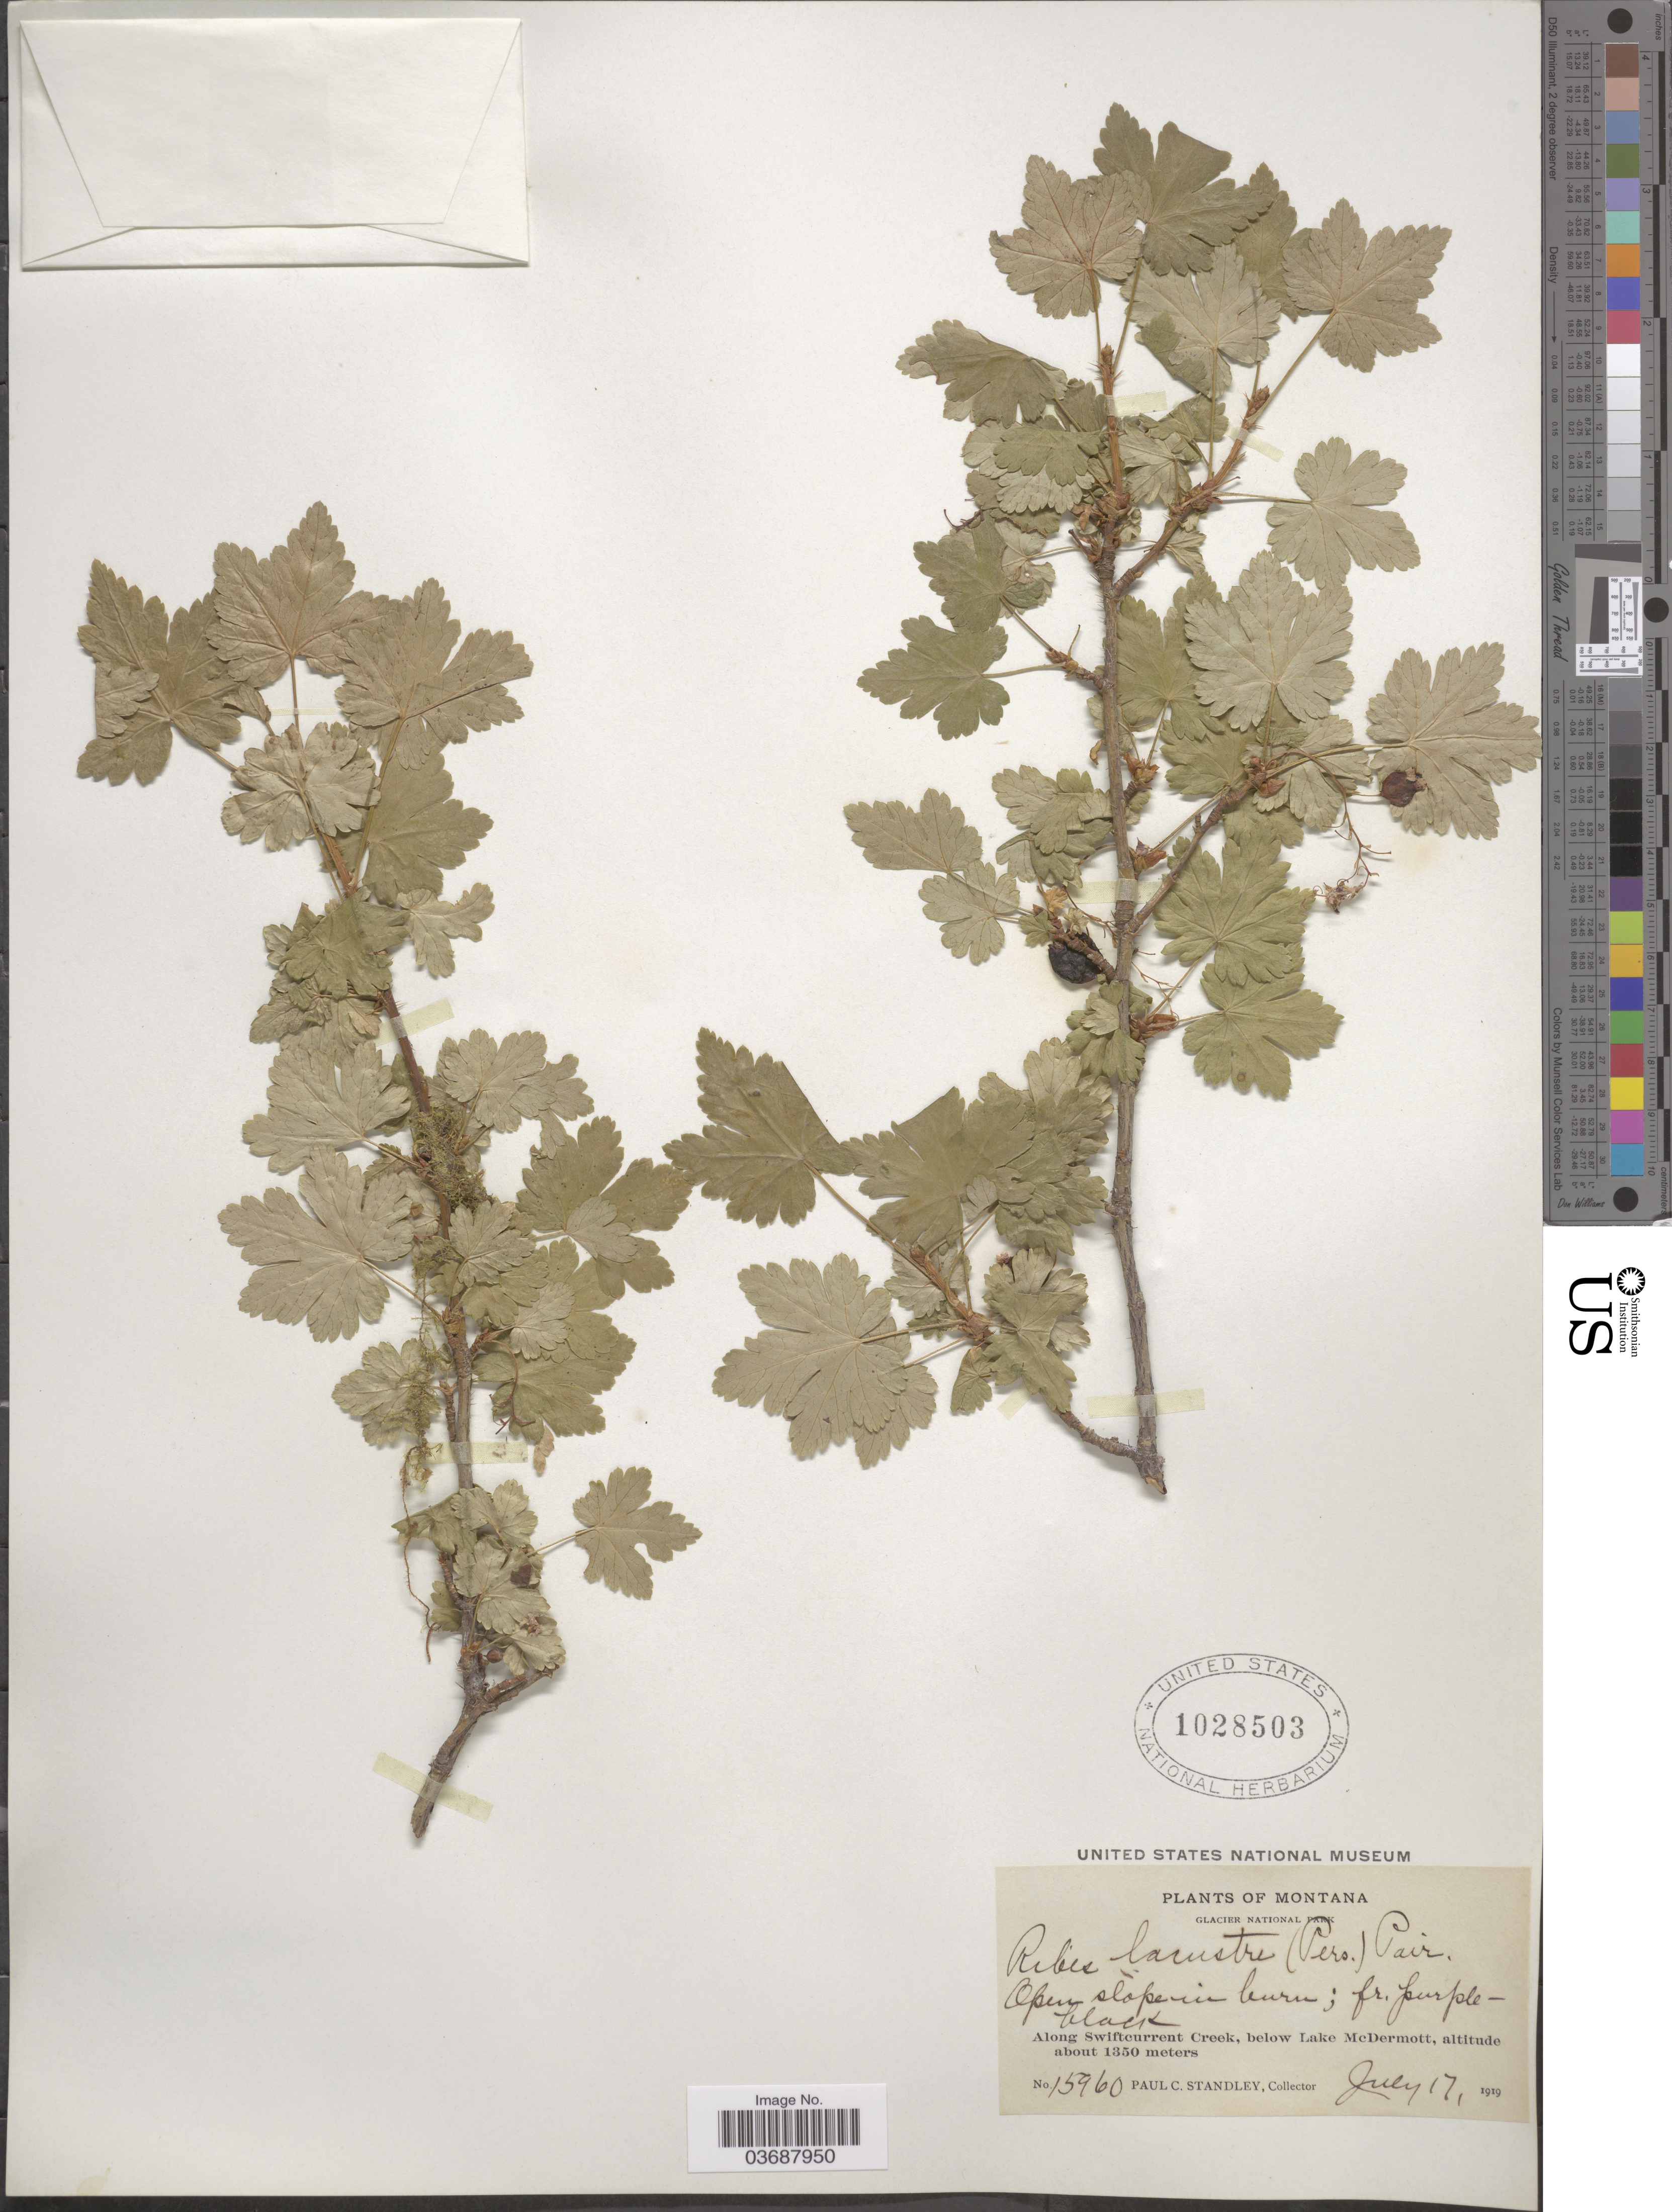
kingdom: Plantae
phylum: Tracheophyta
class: Magnoliopsida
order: Saxifragales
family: Grossulariaceae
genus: Ribes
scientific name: Ribes lacustre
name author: (Pers.) Poir.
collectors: P. C. Standley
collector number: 15960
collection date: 1919-07-17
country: United States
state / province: Montana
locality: Glacier National Park. Along Swiftcurrent Creek, below Lake McDermott.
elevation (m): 1350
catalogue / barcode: US 1028503